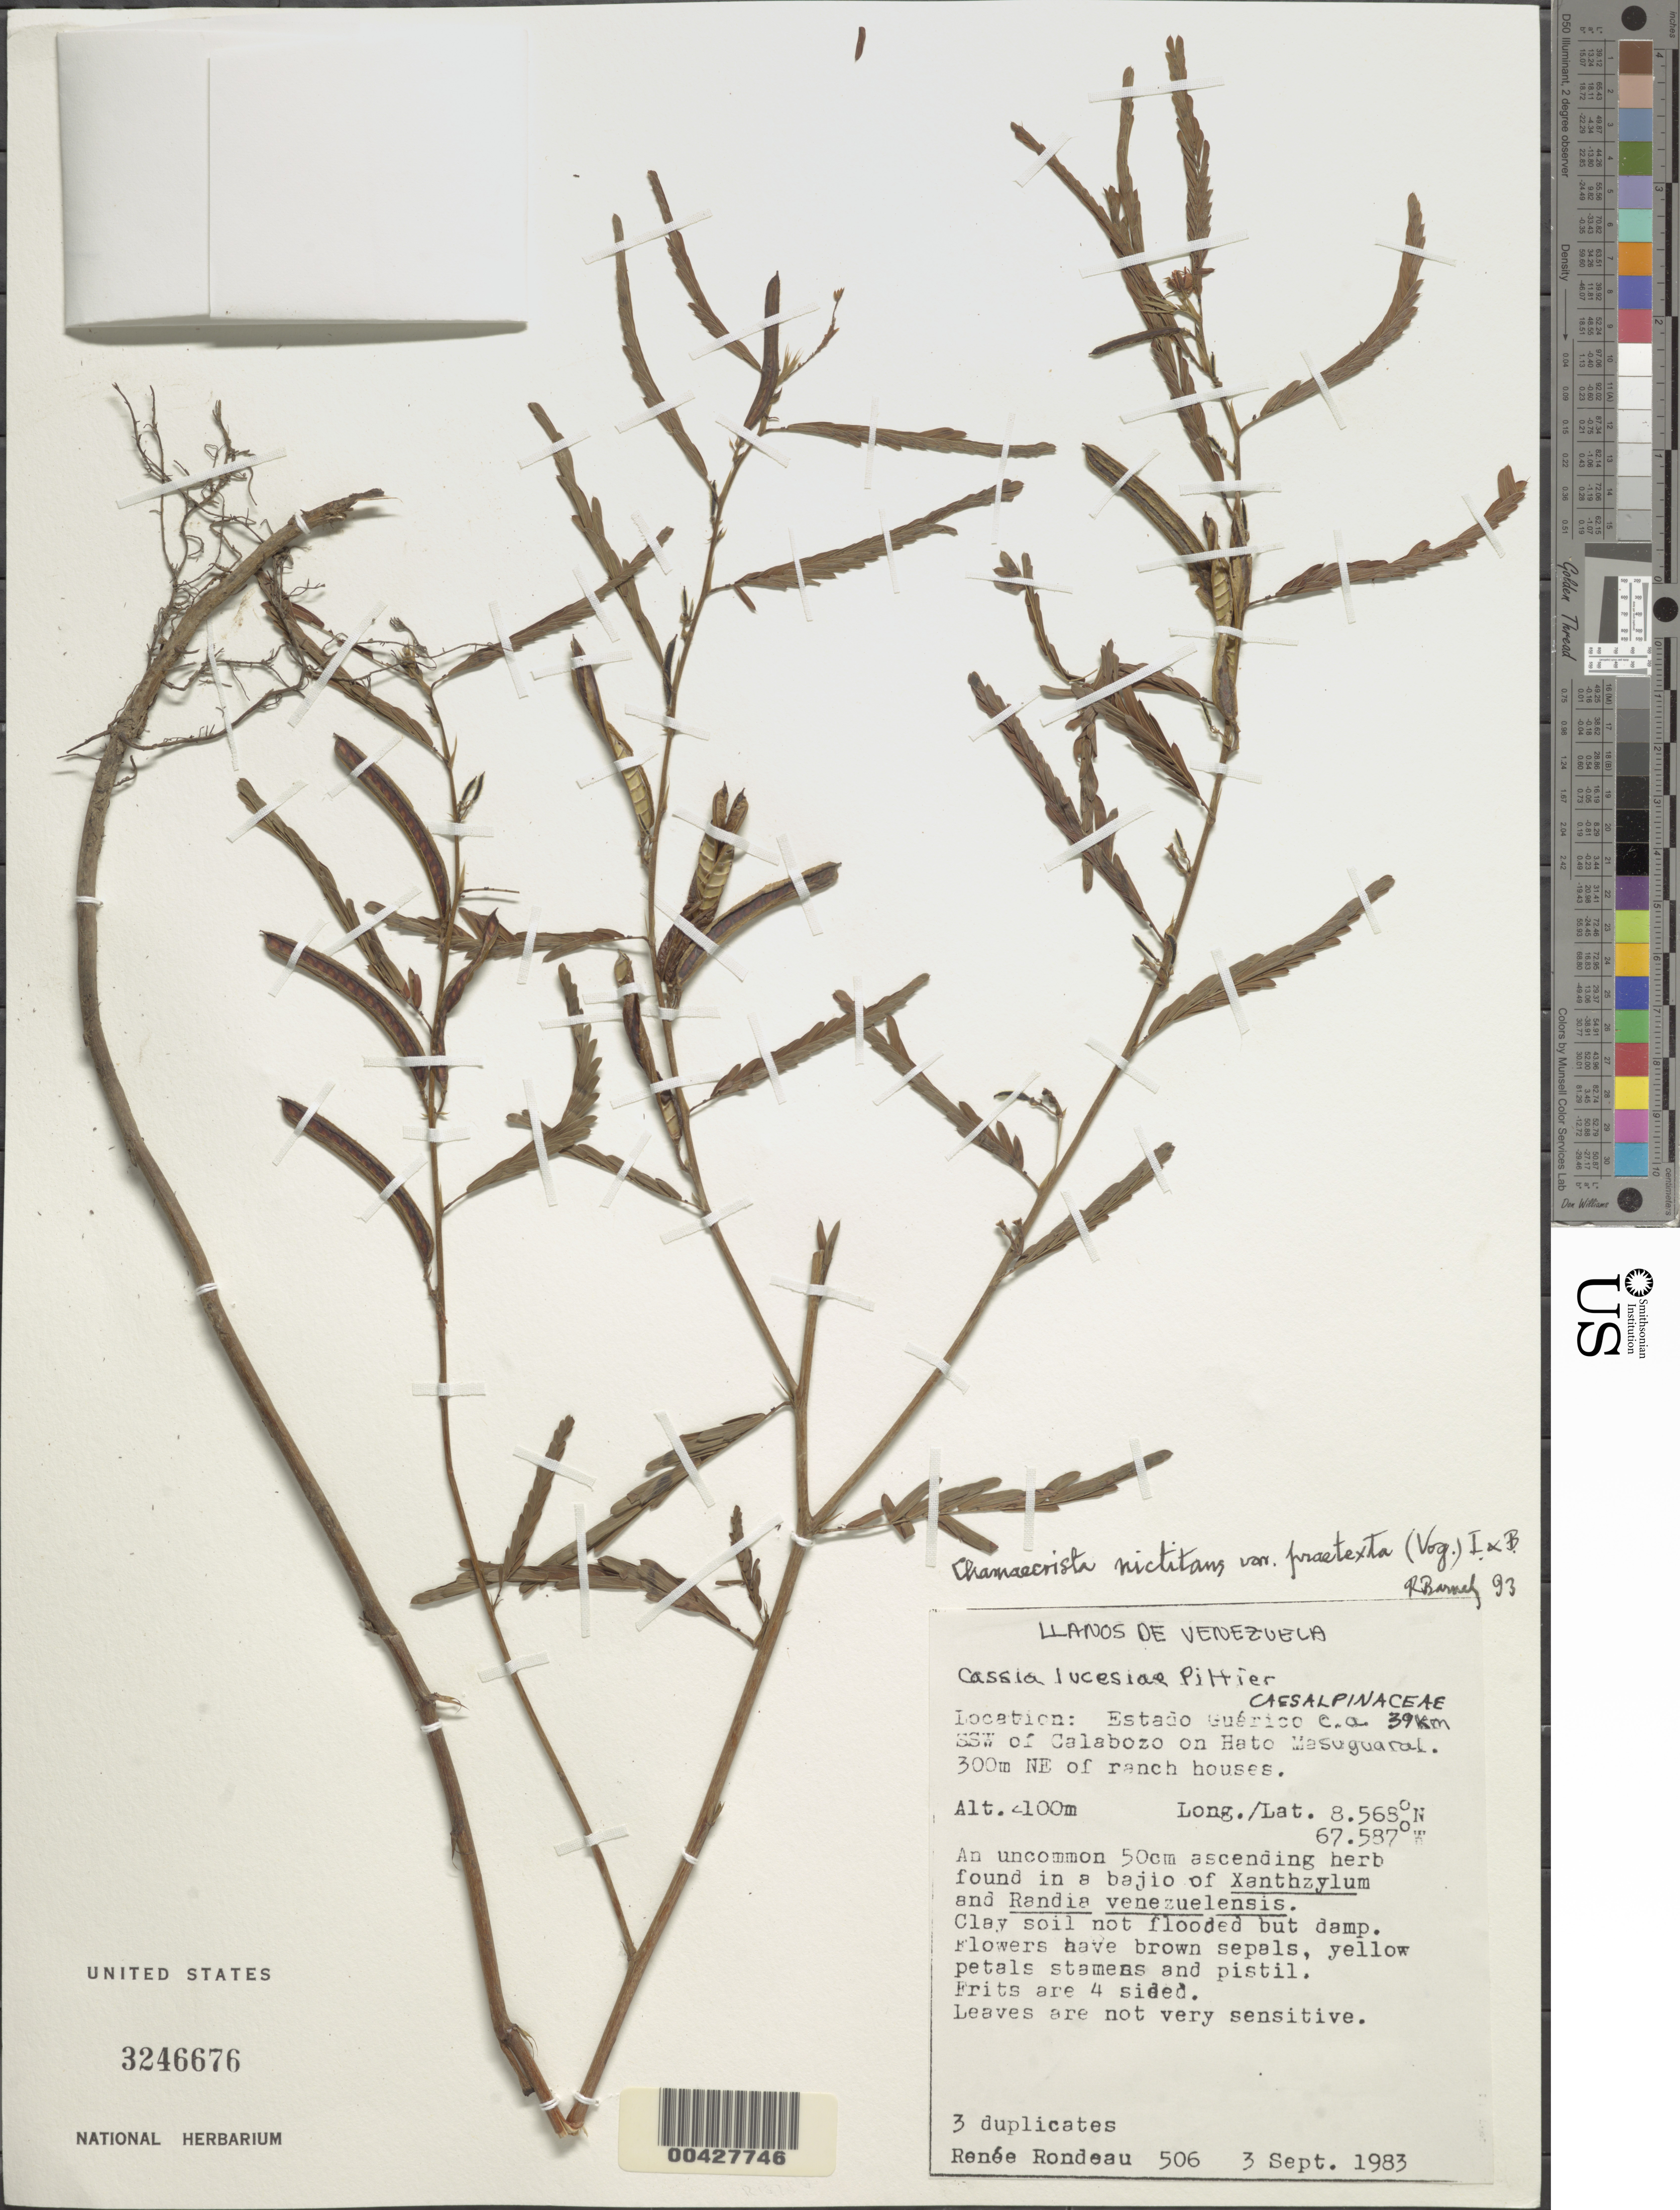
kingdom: Plantae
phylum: Tracheophyta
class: Magnoliopsida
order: Fabales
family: Fabaceae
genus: Chamaecrista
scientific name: Chamaecrista nictitans var. praetexta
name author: (Vogel) H.S. Irwin & Barneby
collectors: R. Rondeau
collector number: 506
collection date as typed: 03 Sep 1983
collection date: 1983-09-03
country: Venezuela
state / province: Guárico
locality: SSW of Calabozo on Hato Masaguaral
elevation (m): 100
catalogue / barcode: US 3246676